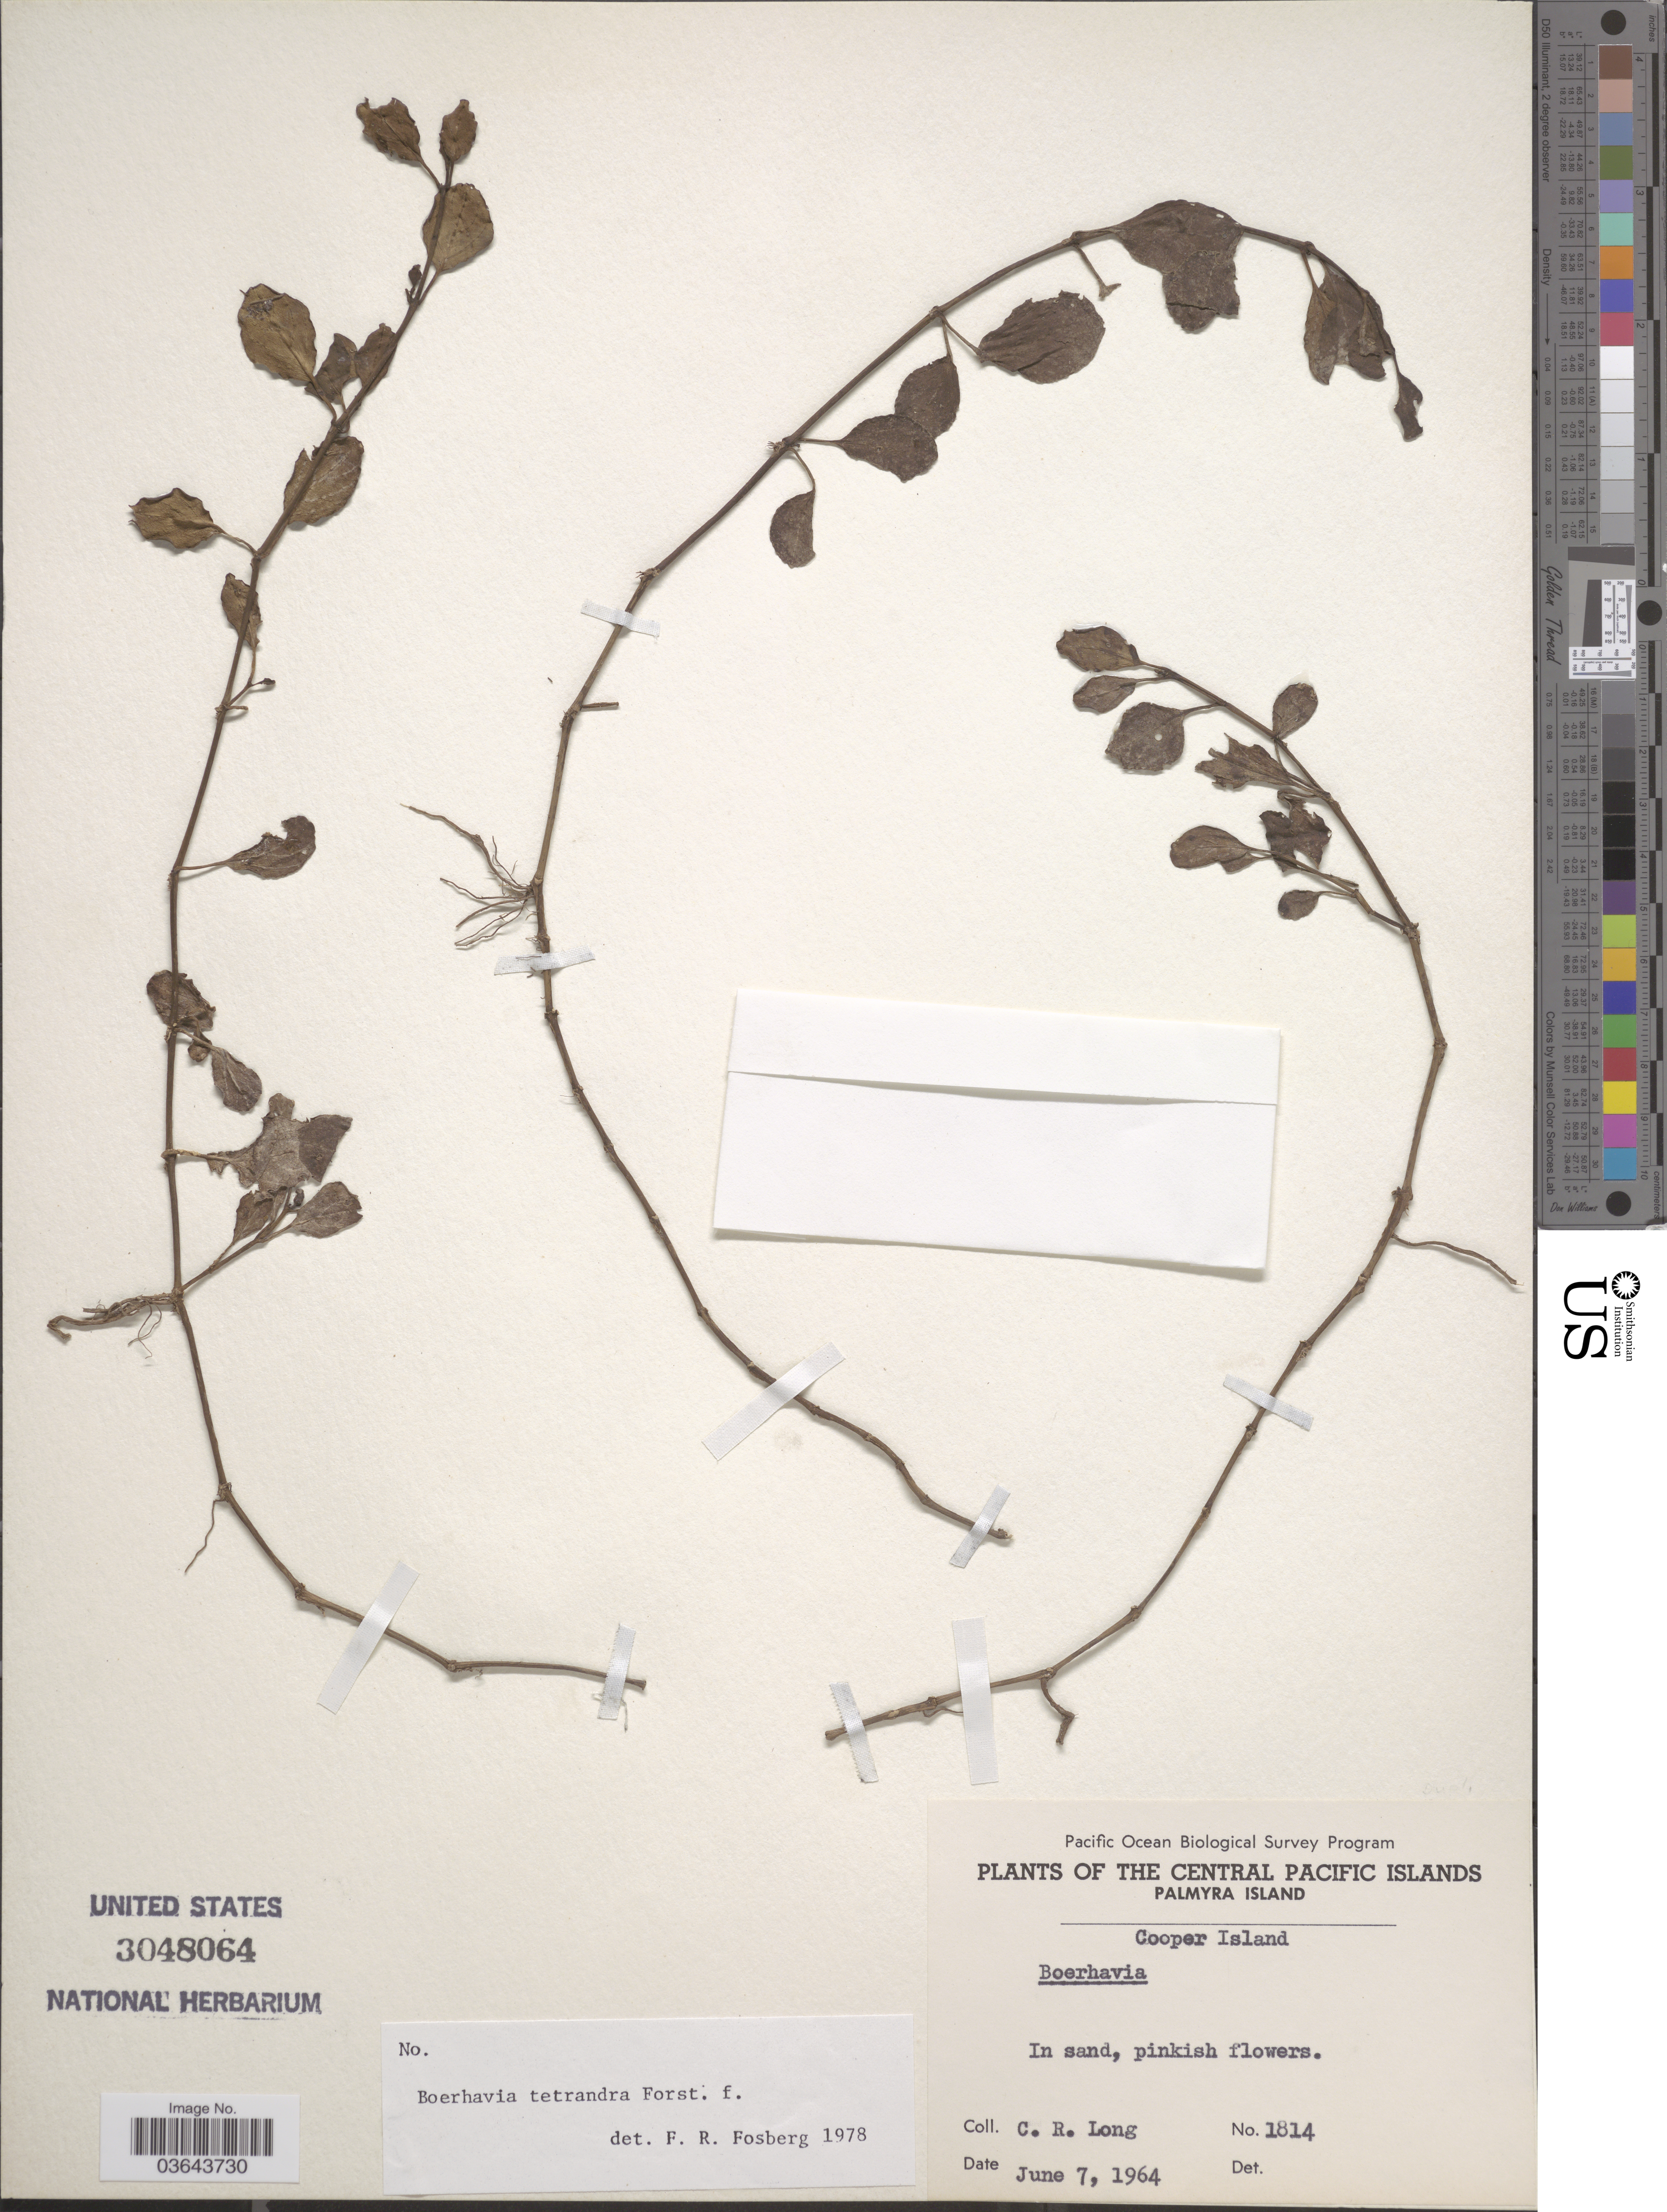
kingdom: Plantae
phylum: Tracheophyta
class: Magnoliopsida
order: Caryophyllales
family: Nyctaginaceae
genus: Boerhavia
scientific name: Boerhavia tetrandra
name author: G. Forst.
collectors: C. R. Long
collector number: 1814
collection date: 1964-06-07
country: U.S. Administered Pacific Islands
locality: The Central Pacific Islands. Palmyra Island. Cooper Island.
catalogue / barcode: US 3048064